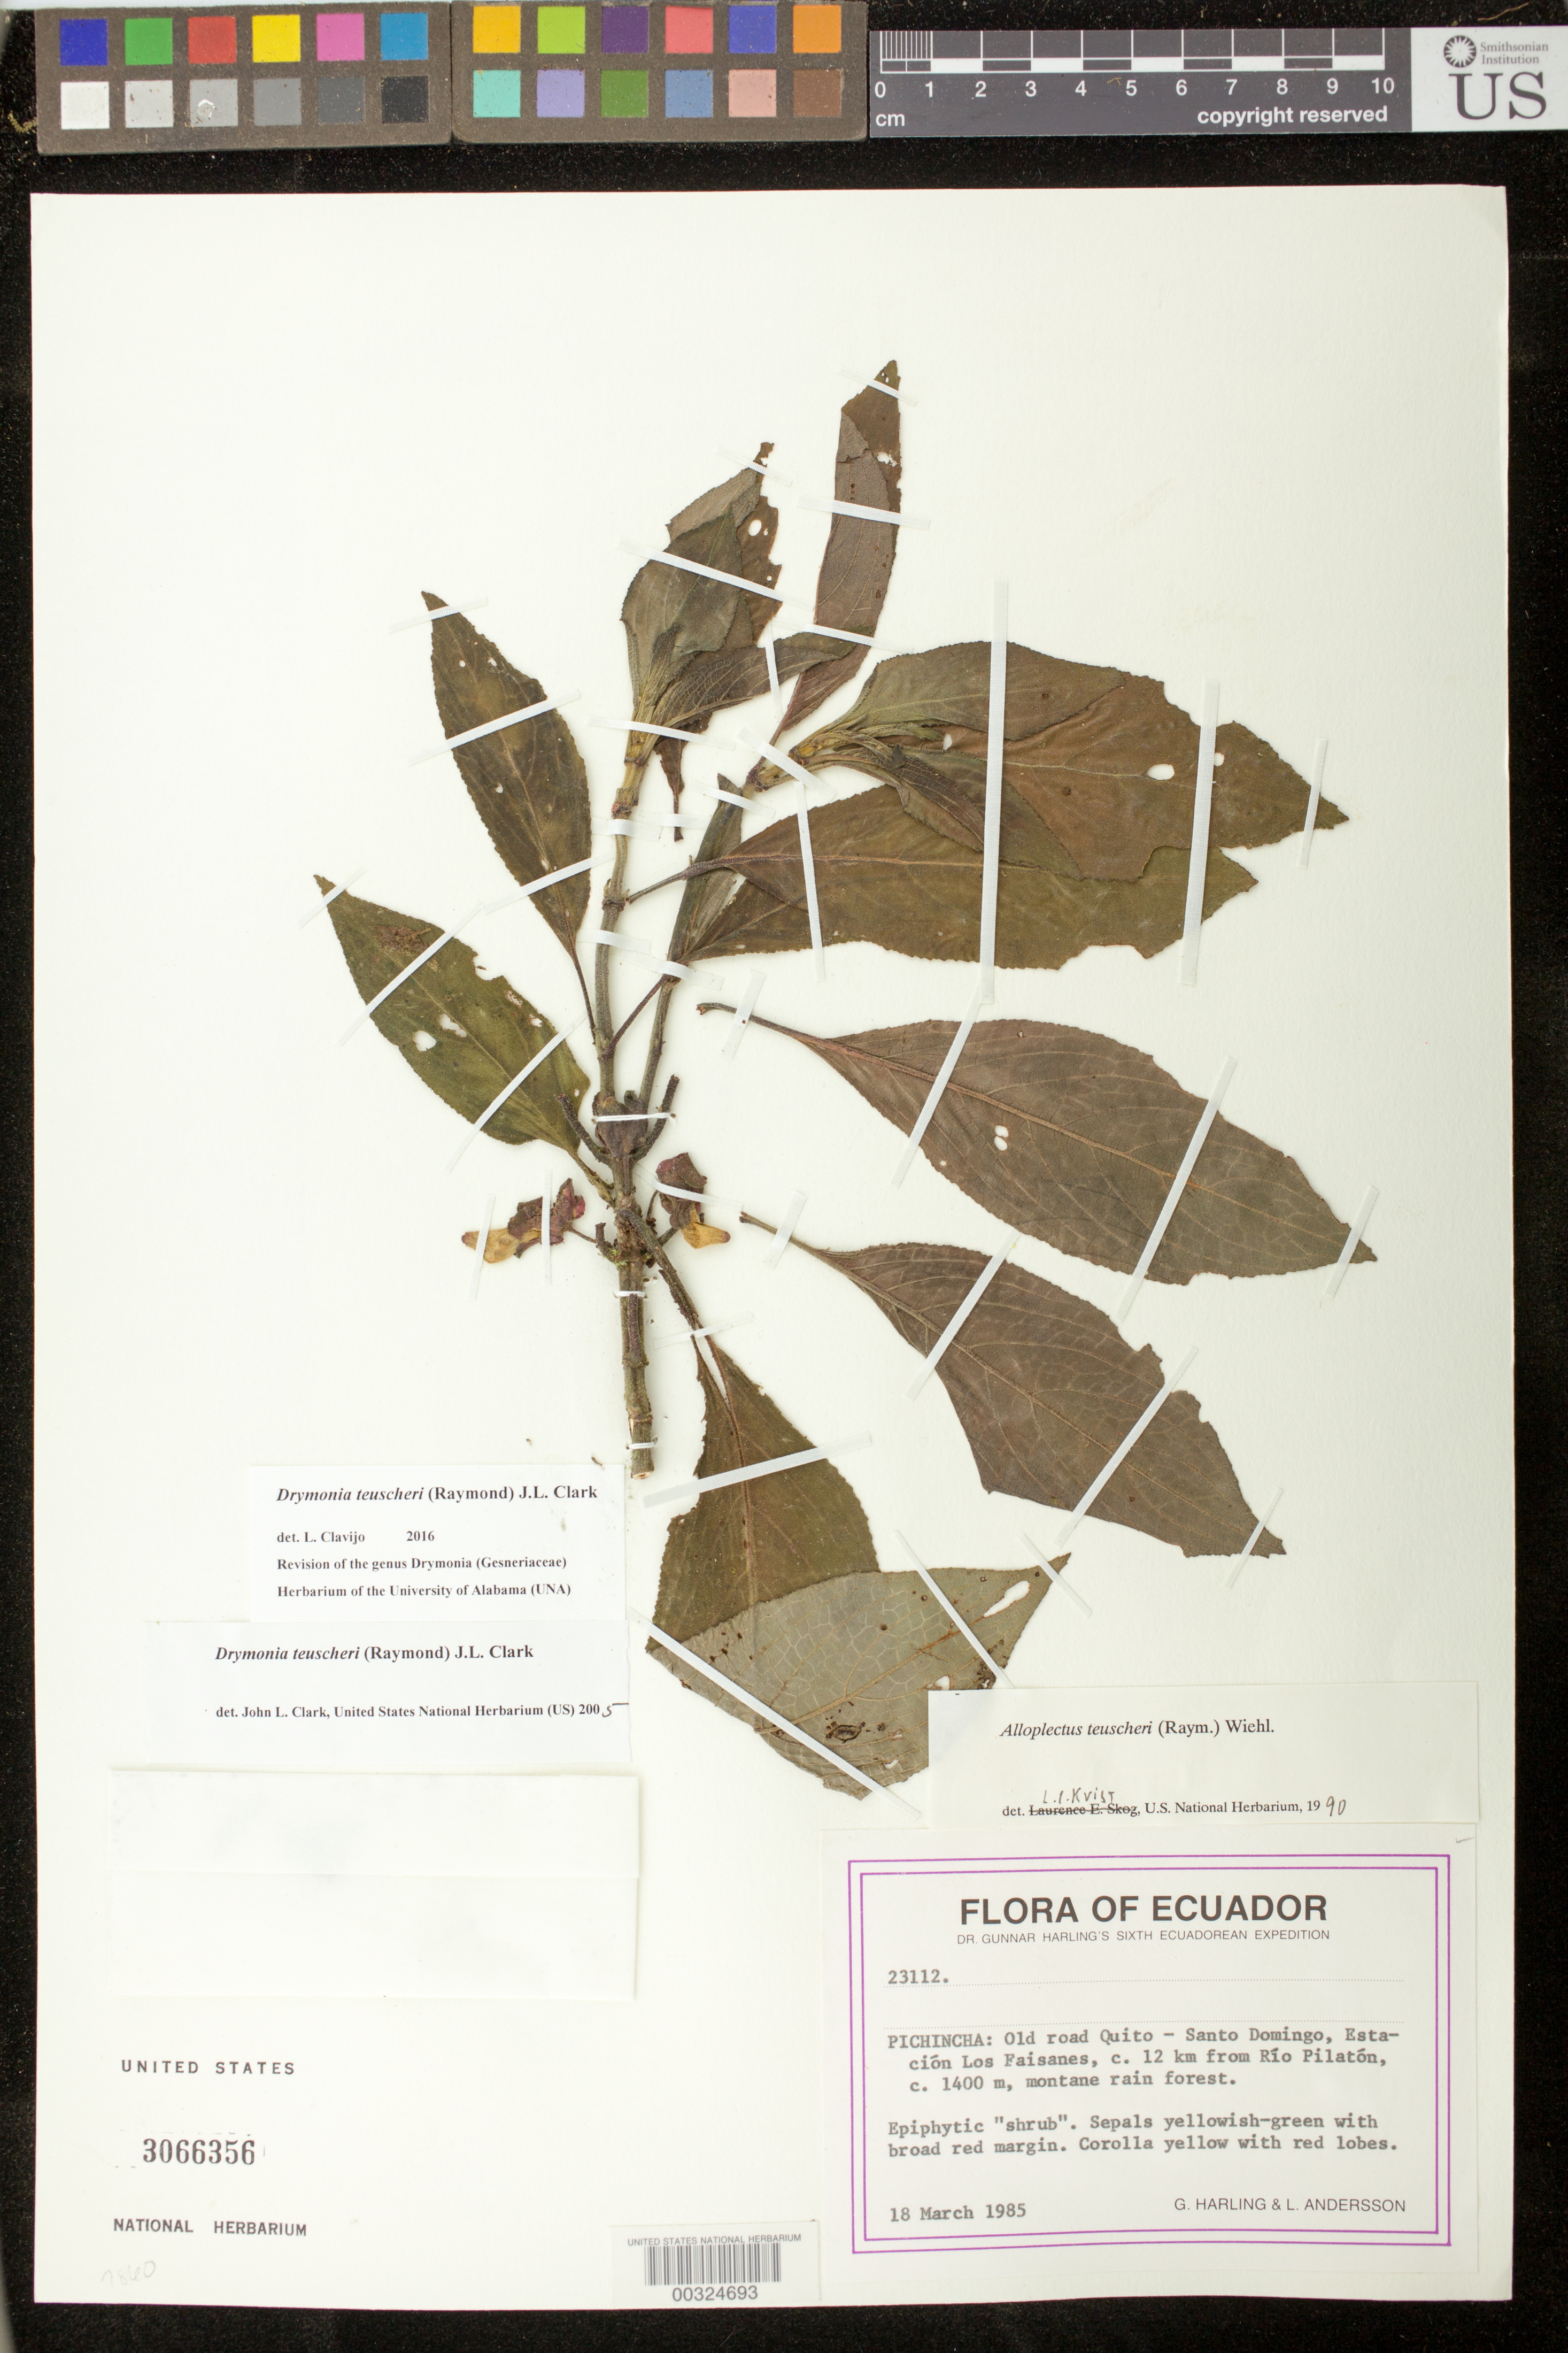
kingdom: Plantae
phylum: Tracheophyta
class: Magnoliopsida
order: Lamiales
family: Gesneriaceae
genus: Drymonia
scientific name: Drymonia teuscheri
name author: (Raymond) J.L. Clark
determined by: Clark, J. L., (SEL), The Marie Selby Botanical Garden (UNITED STATES)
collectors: G. Harling & L. Andersson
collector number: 23112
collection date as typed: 18 Mar 1985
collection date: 1985-03-18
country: Ecuador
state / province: Pichincha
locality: Old road Quito - Santo Domingo, Estacion los Faisanes, C 12 km from Rio Pilaton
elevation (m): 1400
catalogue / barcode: US 3066356